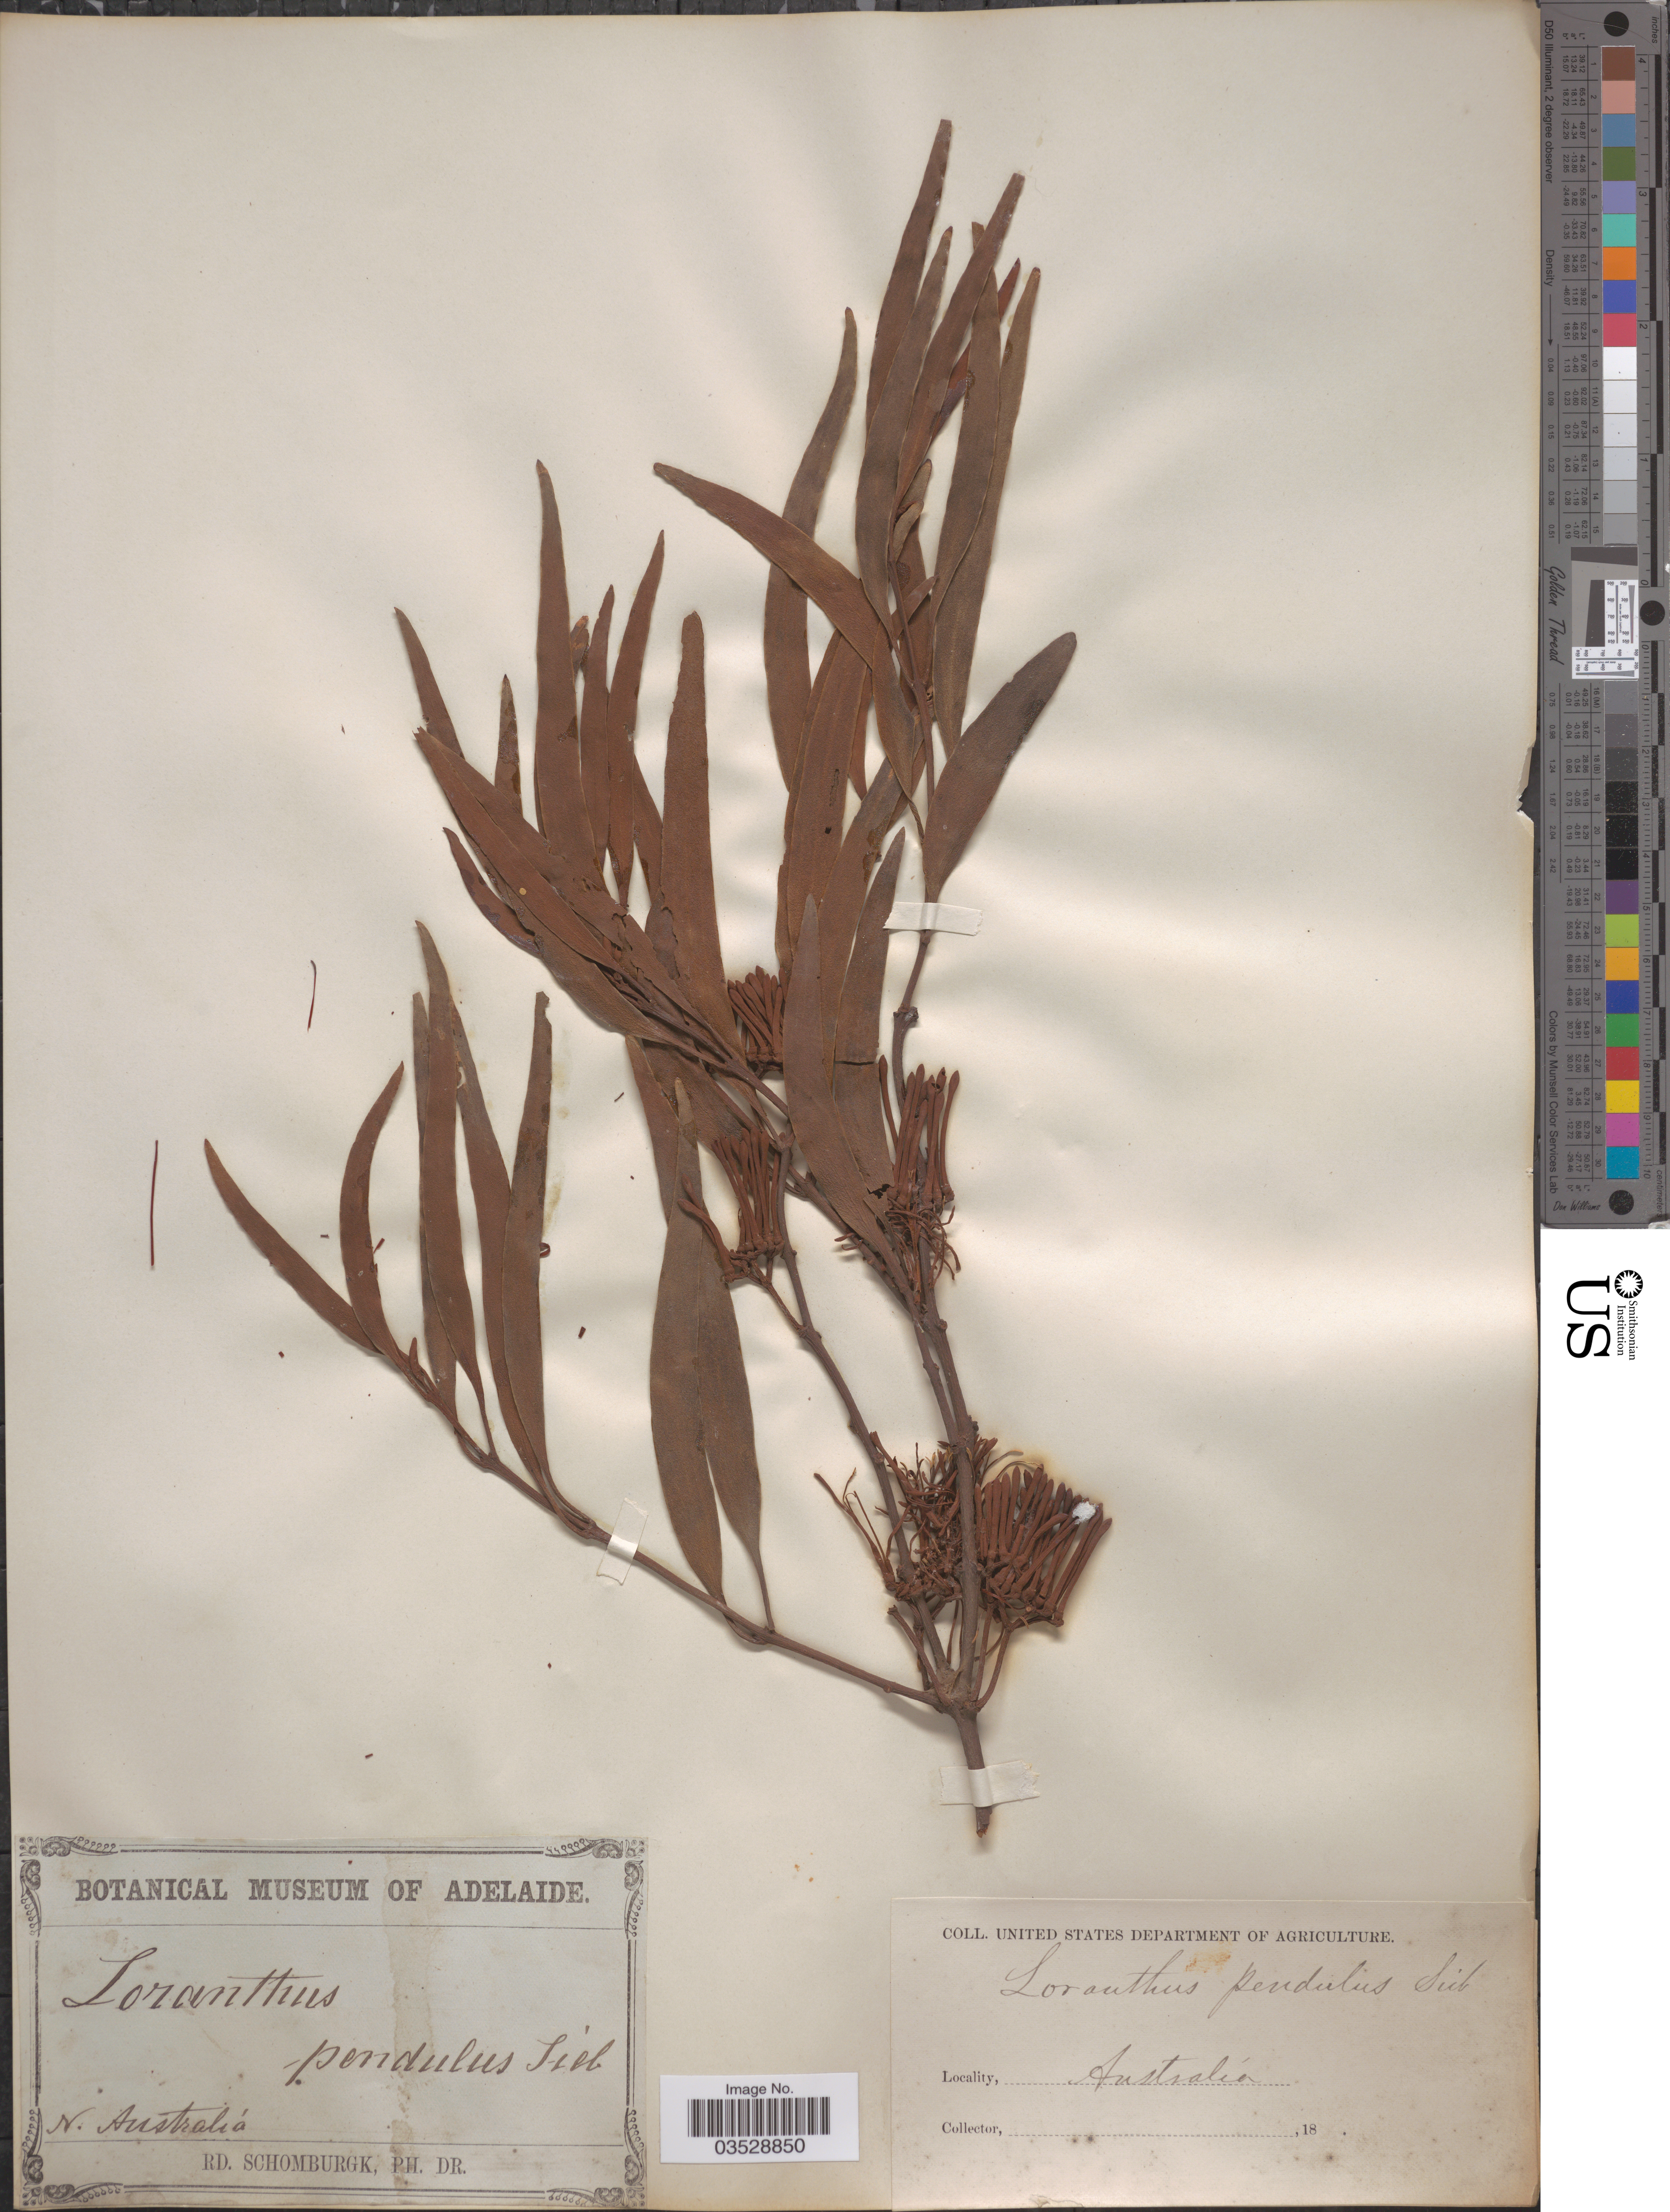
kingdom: Plantae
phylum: Tracheophyta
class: Magnoliopsida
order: Santalales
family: Loranthaceae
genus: Amyema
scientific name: Amyema sp.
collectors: M. R. Schomburgk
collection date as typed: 18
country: Australia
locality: N. Australia.